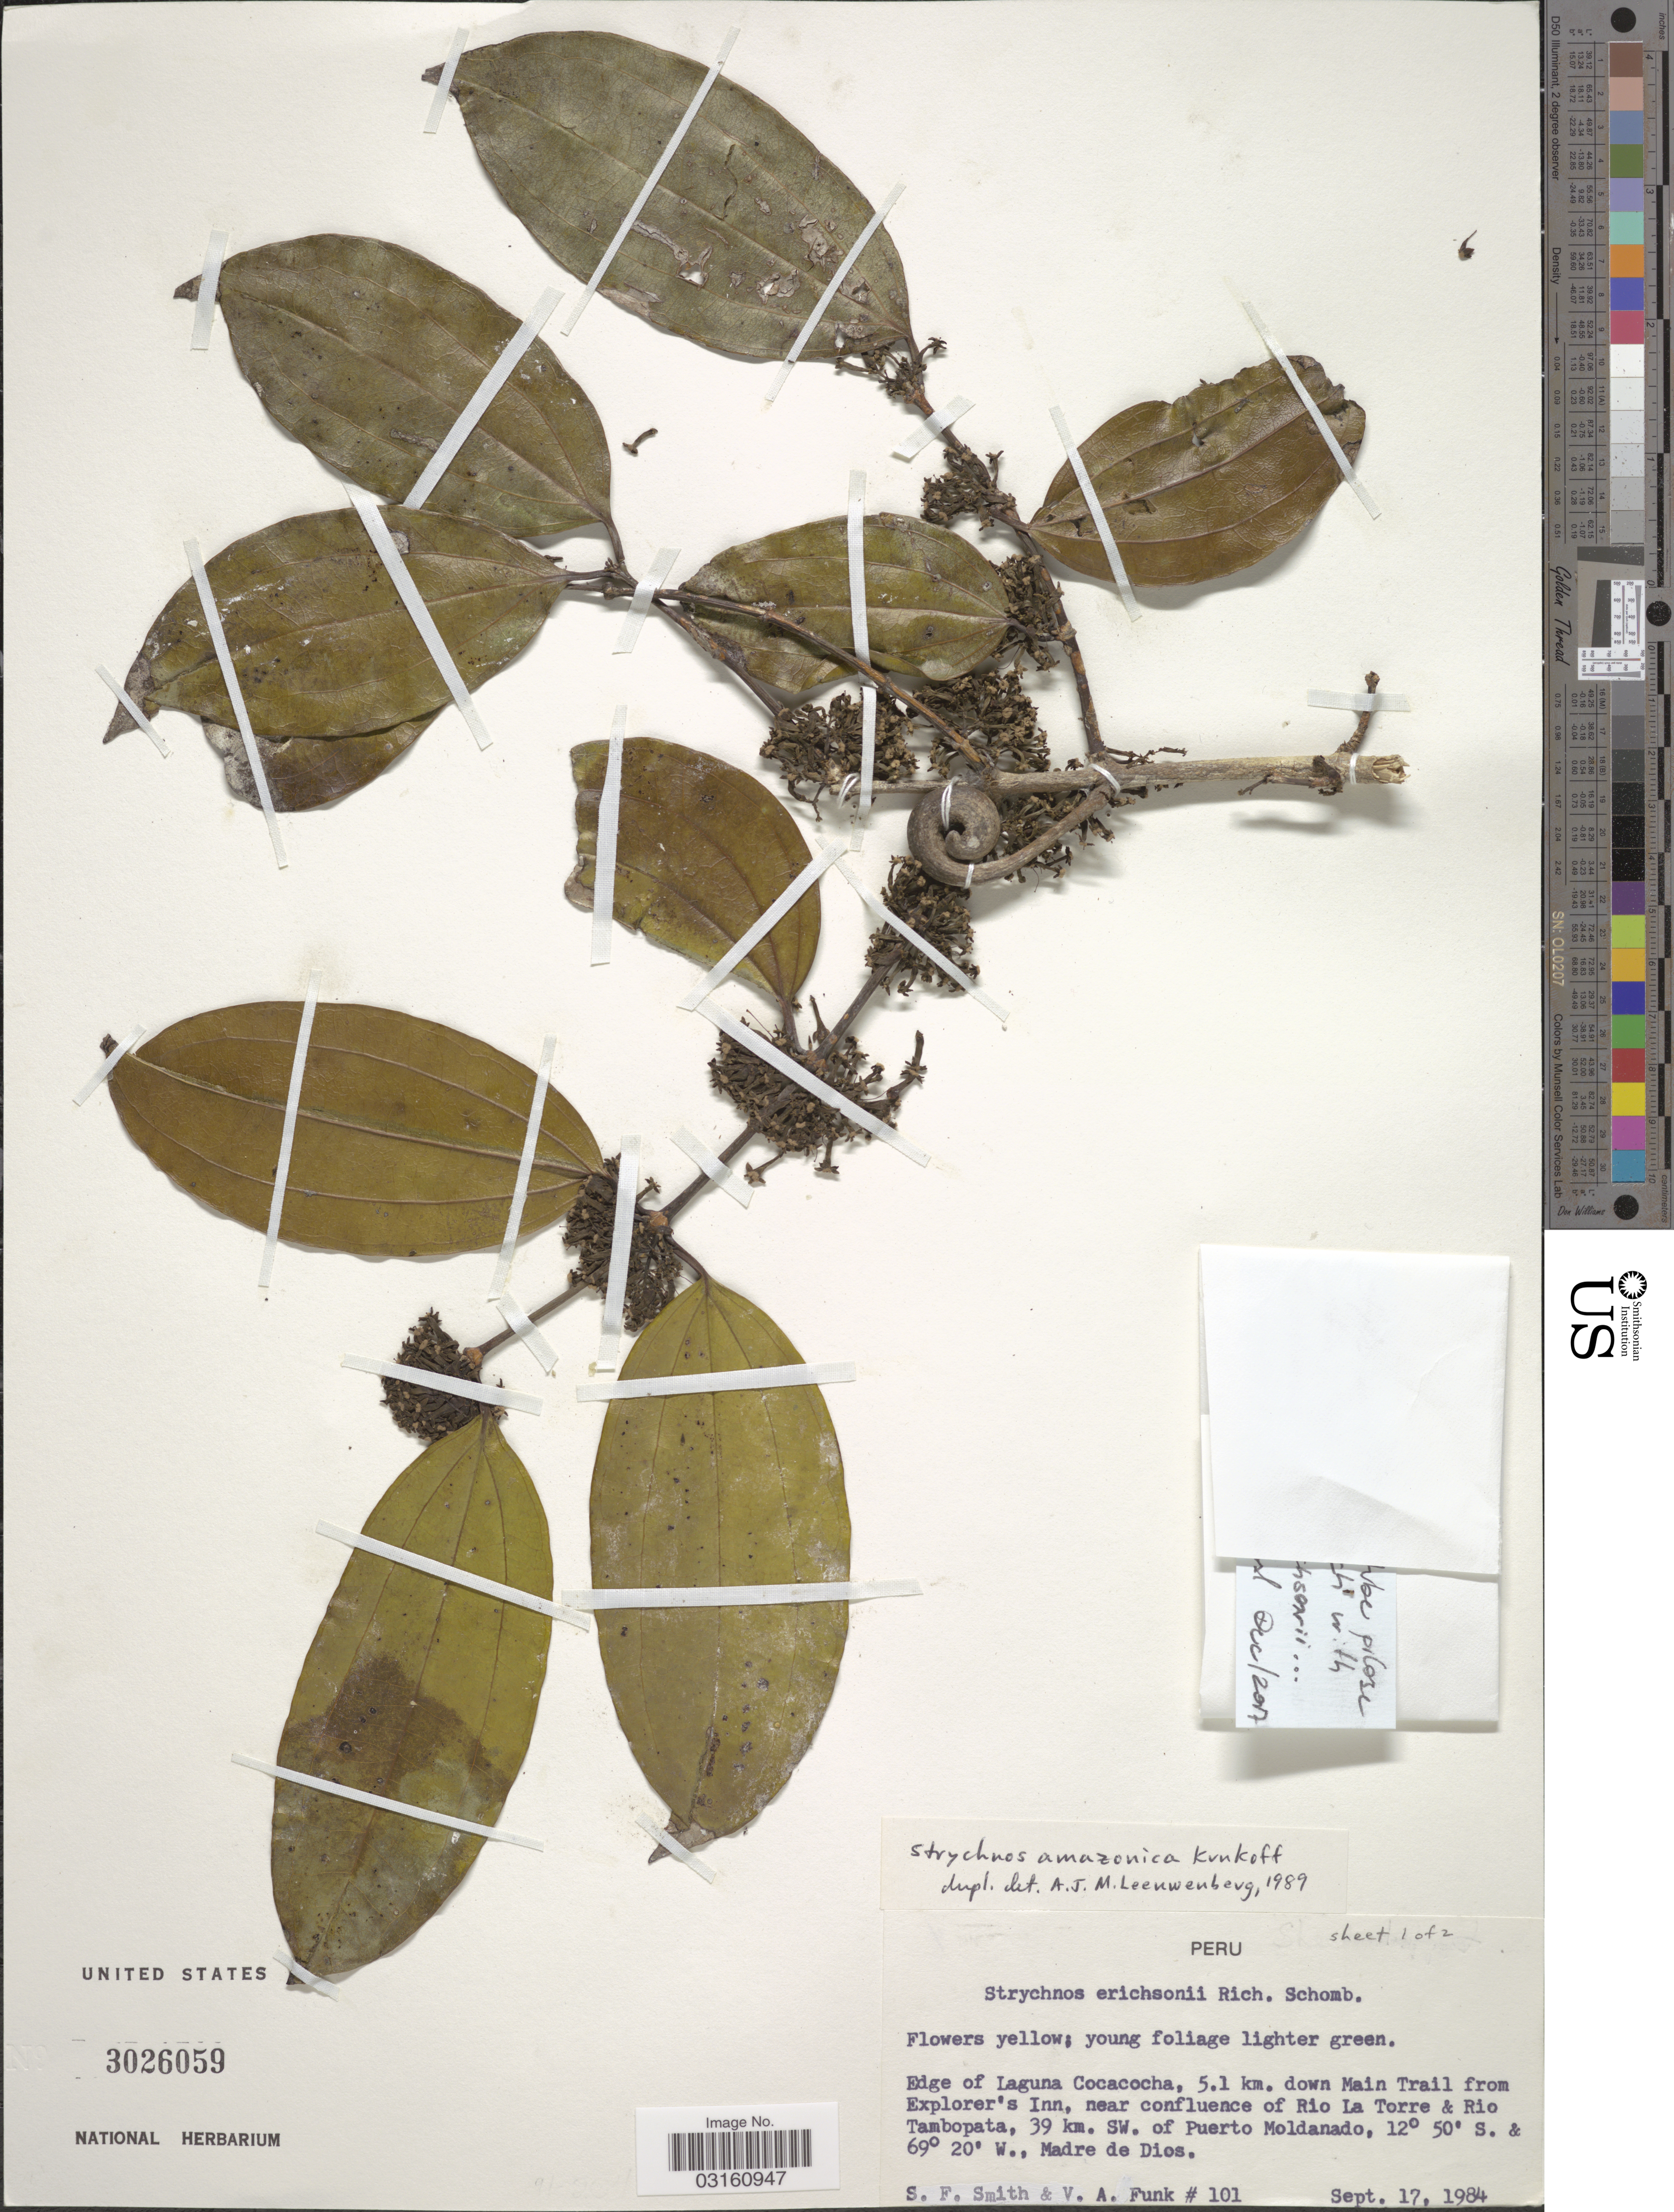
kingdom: Plantae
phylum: Tracheophyta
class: Magnoliopsida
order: Gentianales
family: Loganiaceae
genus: Strychnos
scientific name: Strychnos amazonica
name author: Krukoff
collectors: S.F. Smith & V. Funk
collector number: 101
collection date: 1984-09-17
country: Peru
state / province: Madre de Dios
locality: Edge of Laguna Cocacocha, 5.1 km. down Main Trail from Explorer's Inn, near confluence of Rio La Torre & Rio Tambopata, 39 km. SW. of Puerto Moldanado.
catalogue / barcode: US 3026059